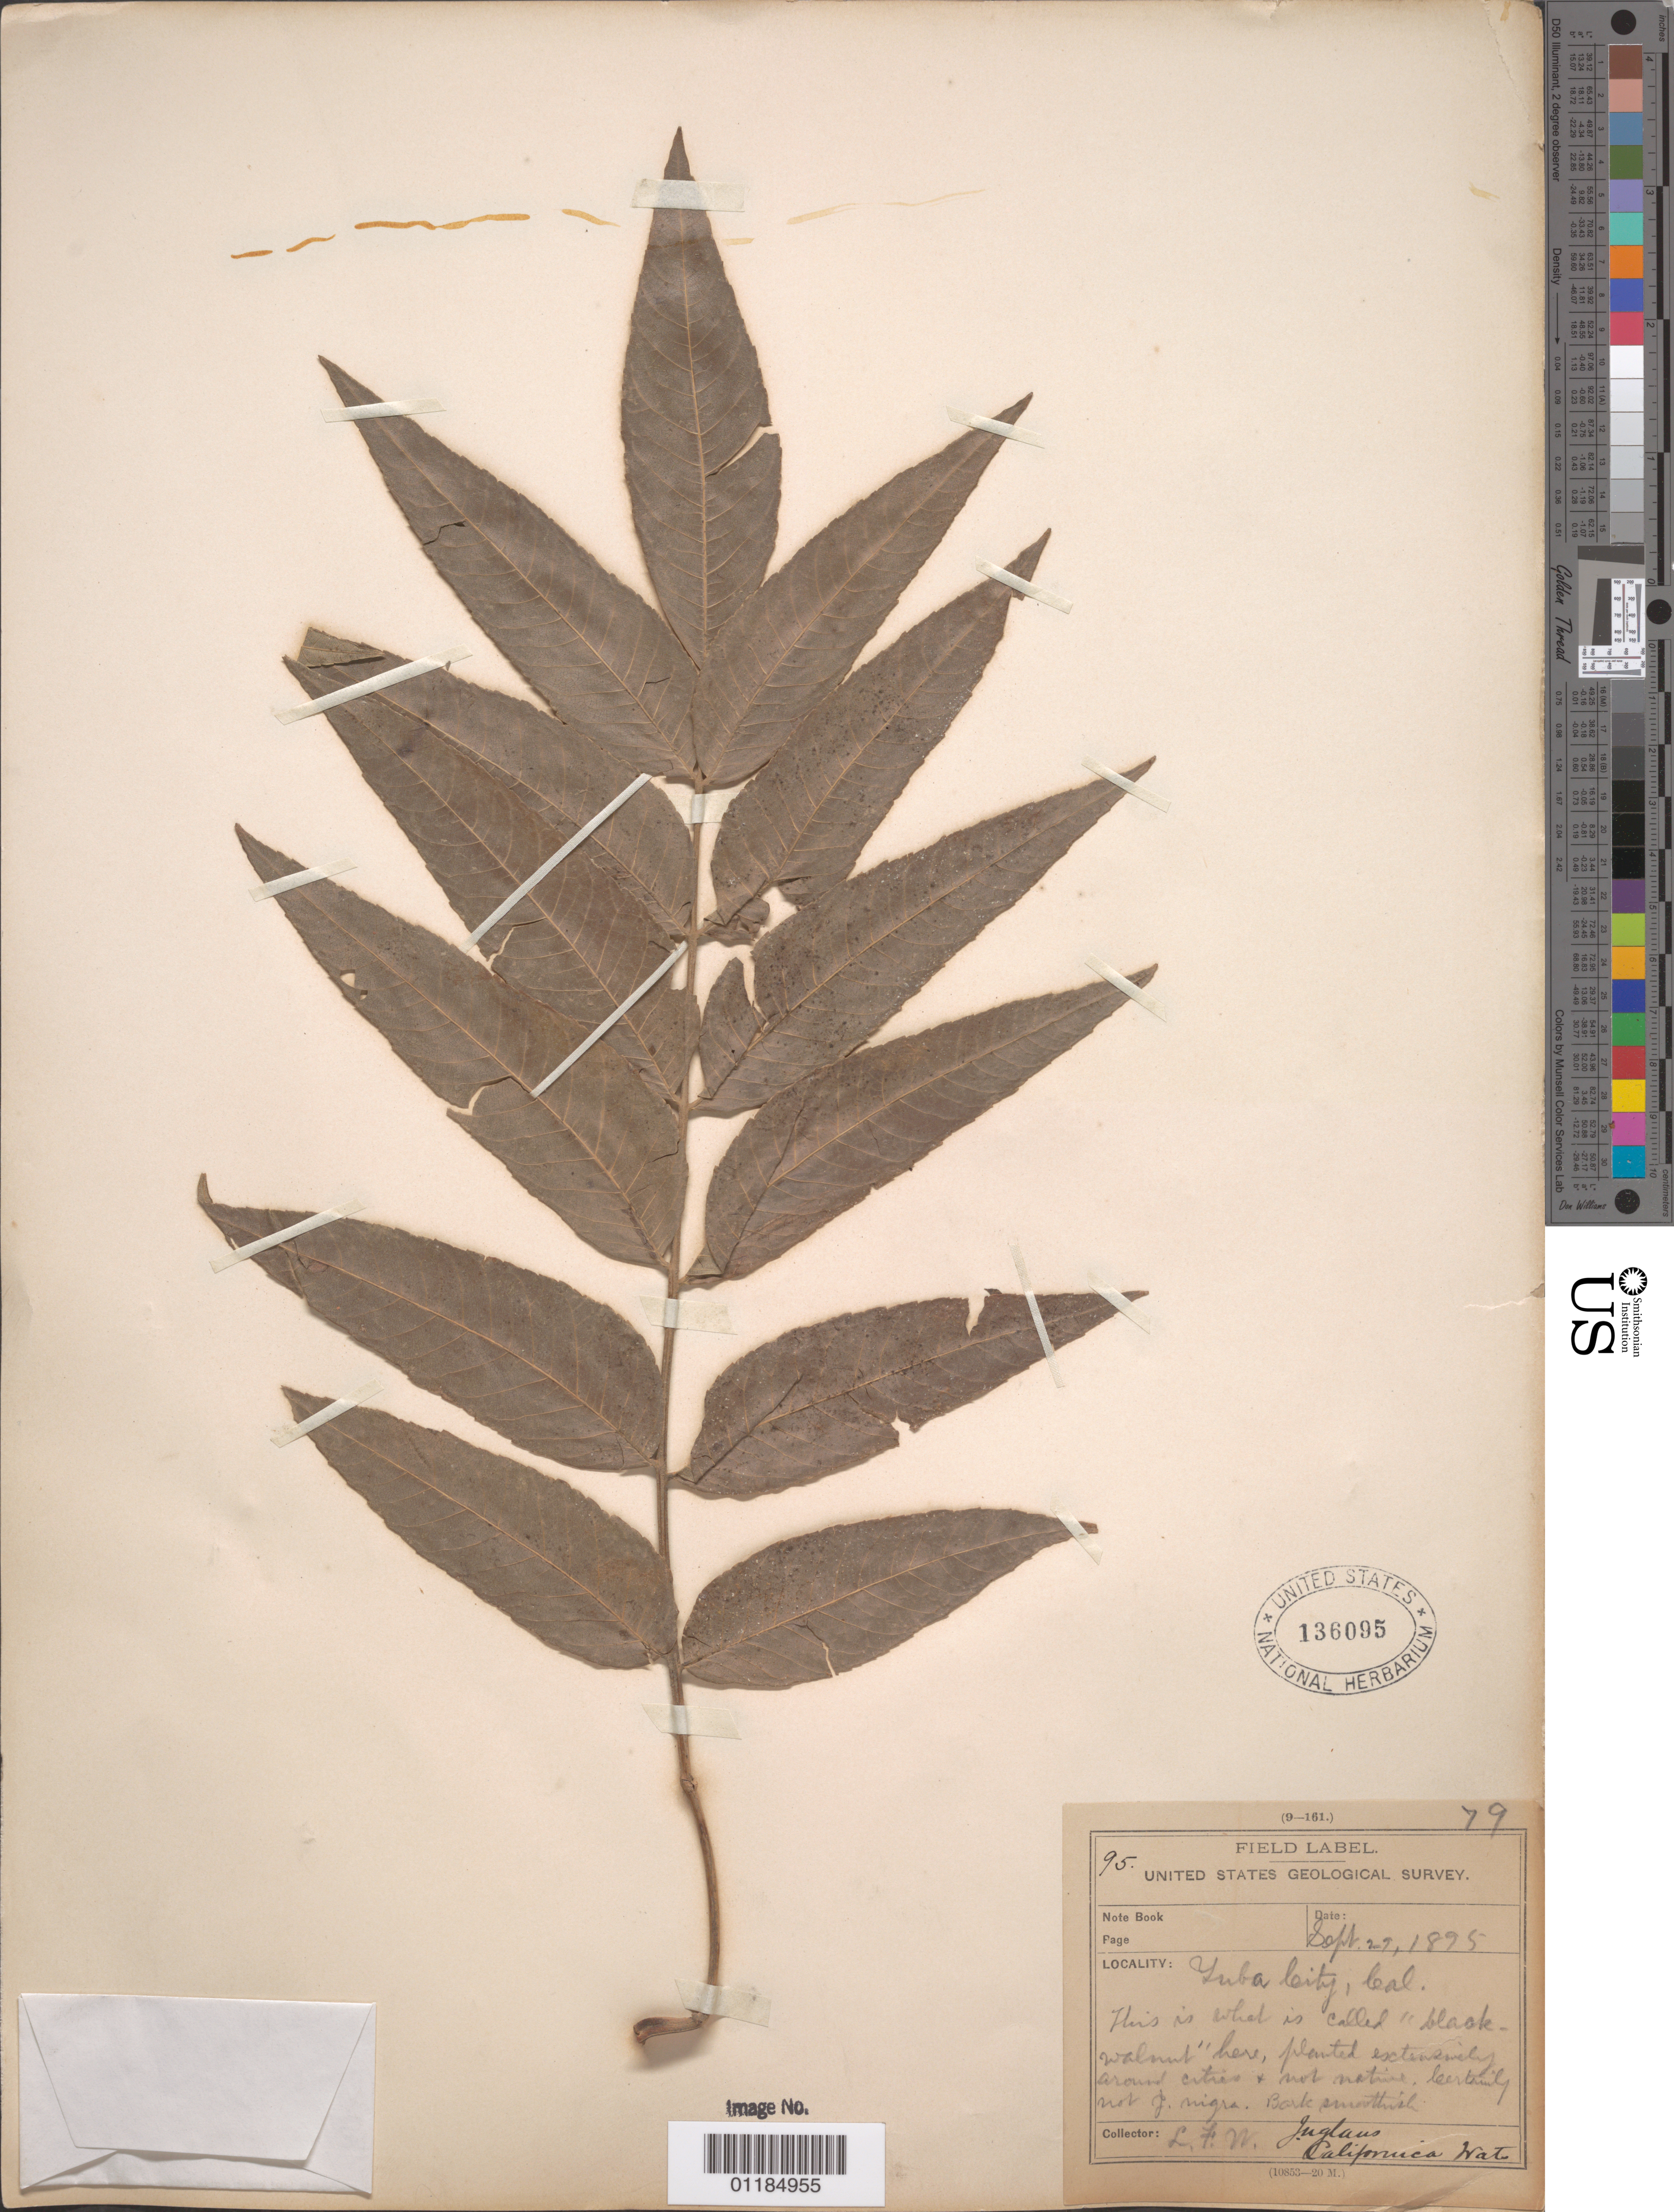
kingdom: Plantae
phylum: Tracheophyta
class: Magnoliopsida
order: Fagales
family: Juglandaceae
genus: Juglans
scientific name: Juglans californica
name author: S. Watson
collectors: L. F. Ward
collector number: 95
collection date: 1895-09-29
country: United States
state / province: California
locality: Yuba City.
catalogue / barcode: US 136095